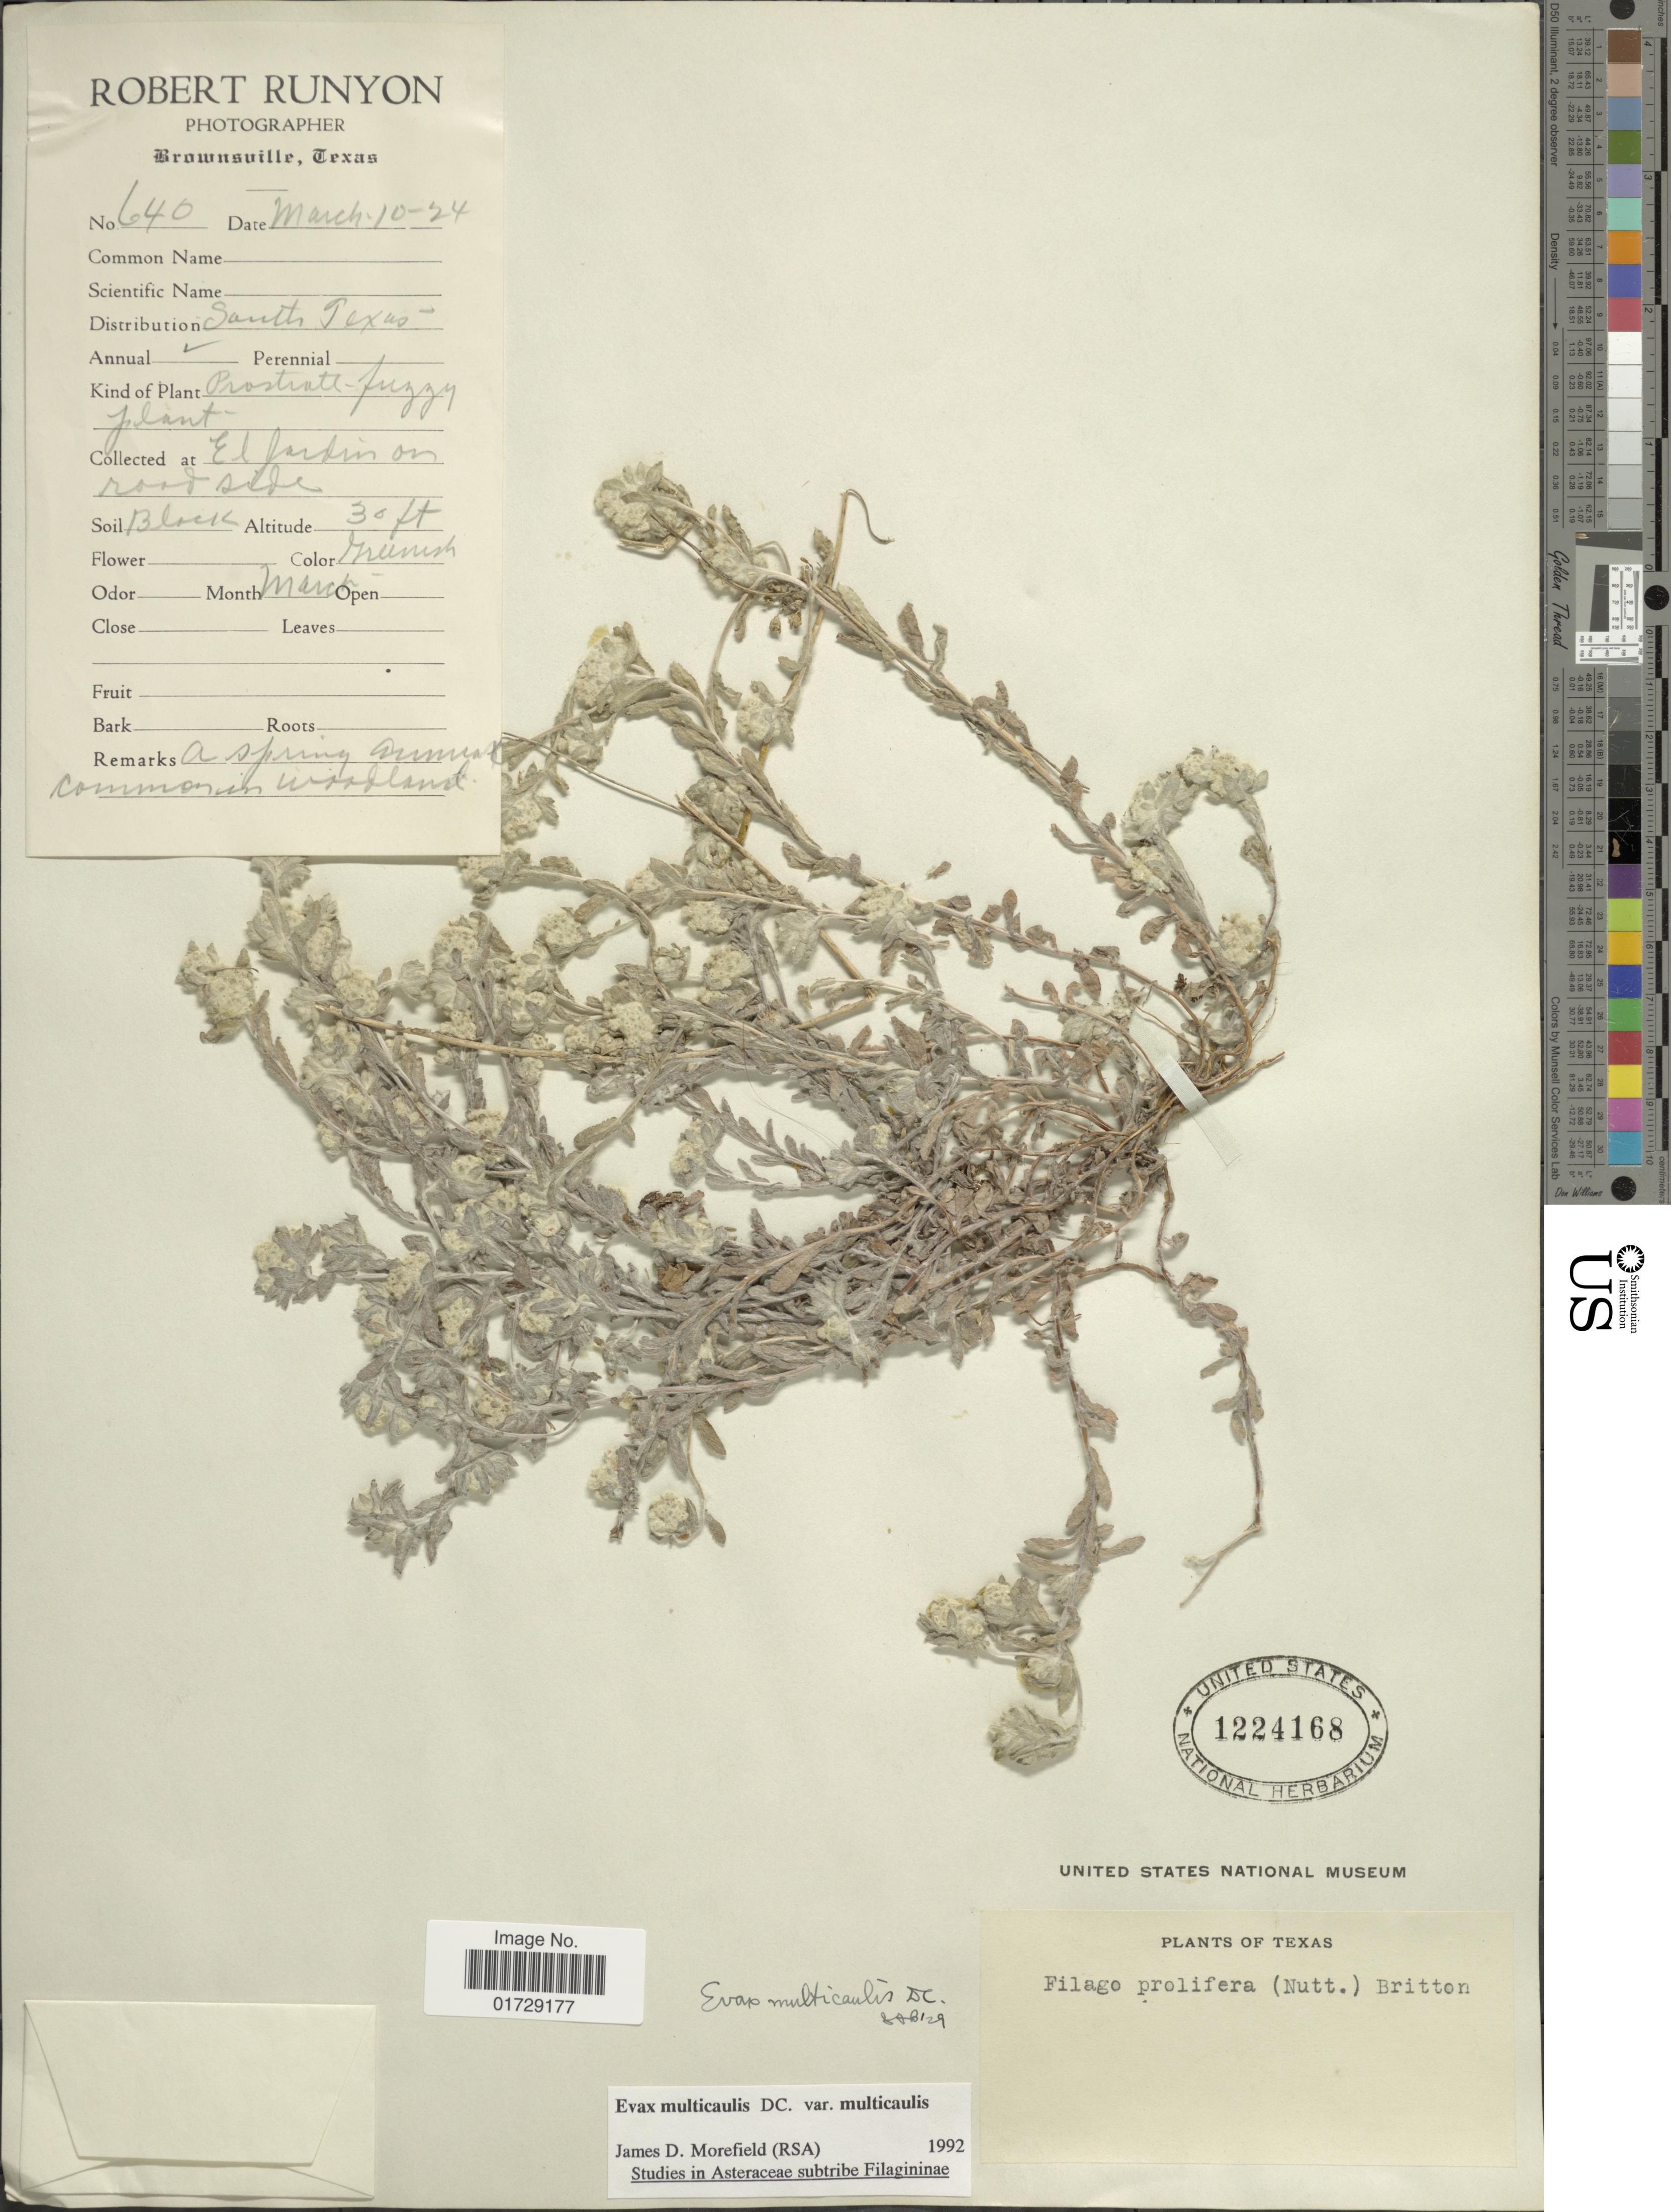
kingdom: Plantae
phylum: Tracheophyta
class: Magnoliopsida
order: Asterales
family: Asteraceae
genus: Evax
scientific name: Evax multicaulis var. multicaulis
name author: DC.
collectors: R. Runyon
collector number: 640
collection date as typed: Transcribed d/m/y: 10/3/24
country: United States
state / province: Texas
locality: El Jardin on roadside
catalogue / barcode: US 1224168